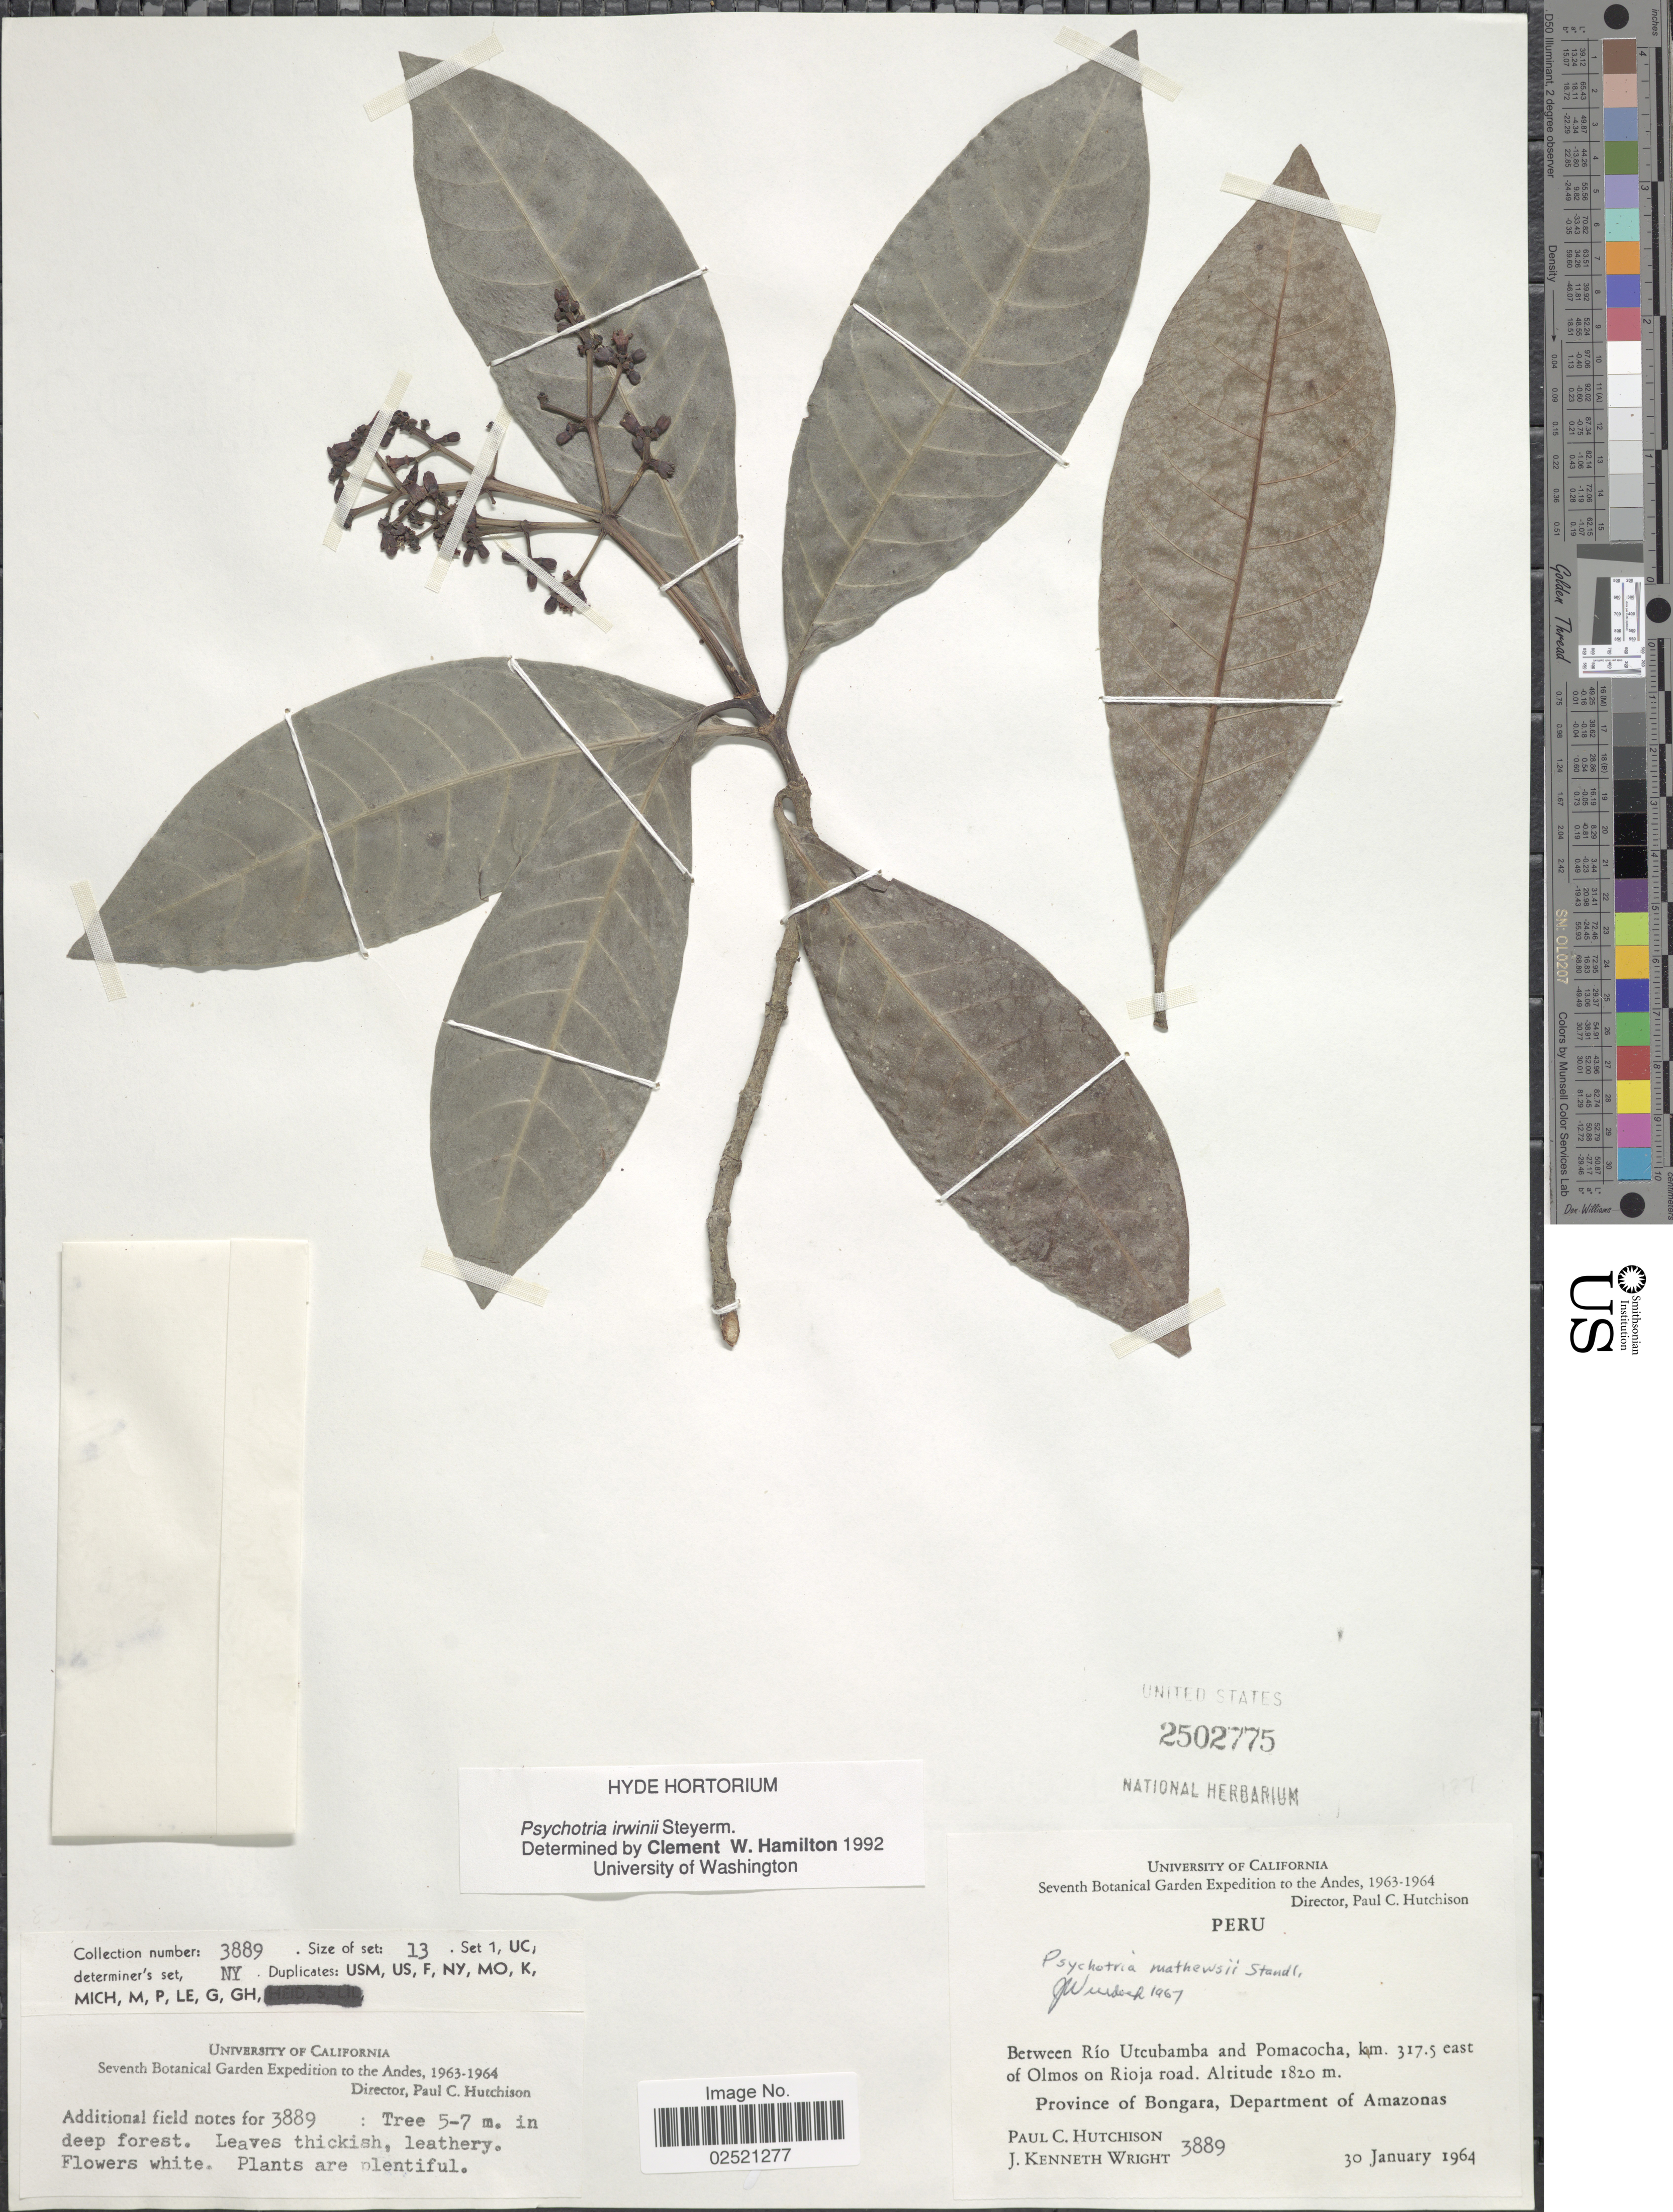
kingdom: Plantae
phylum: Tracheophyta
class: Magnoliopsida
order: Gentianales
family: Rubiaceae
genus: Psychotria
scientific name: Psychotria irwinii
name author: Steyerm.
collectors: P. C. Hutchison & J. K. Wright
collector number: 3889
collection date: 1964-01-30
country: Peru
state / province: Amazonas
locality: Between Rio Utcubamba and Pomacocha, km. 317.5 east of Olmos on Rioja road, Province of Bongara.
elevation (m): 1820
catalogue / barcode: US 2502775